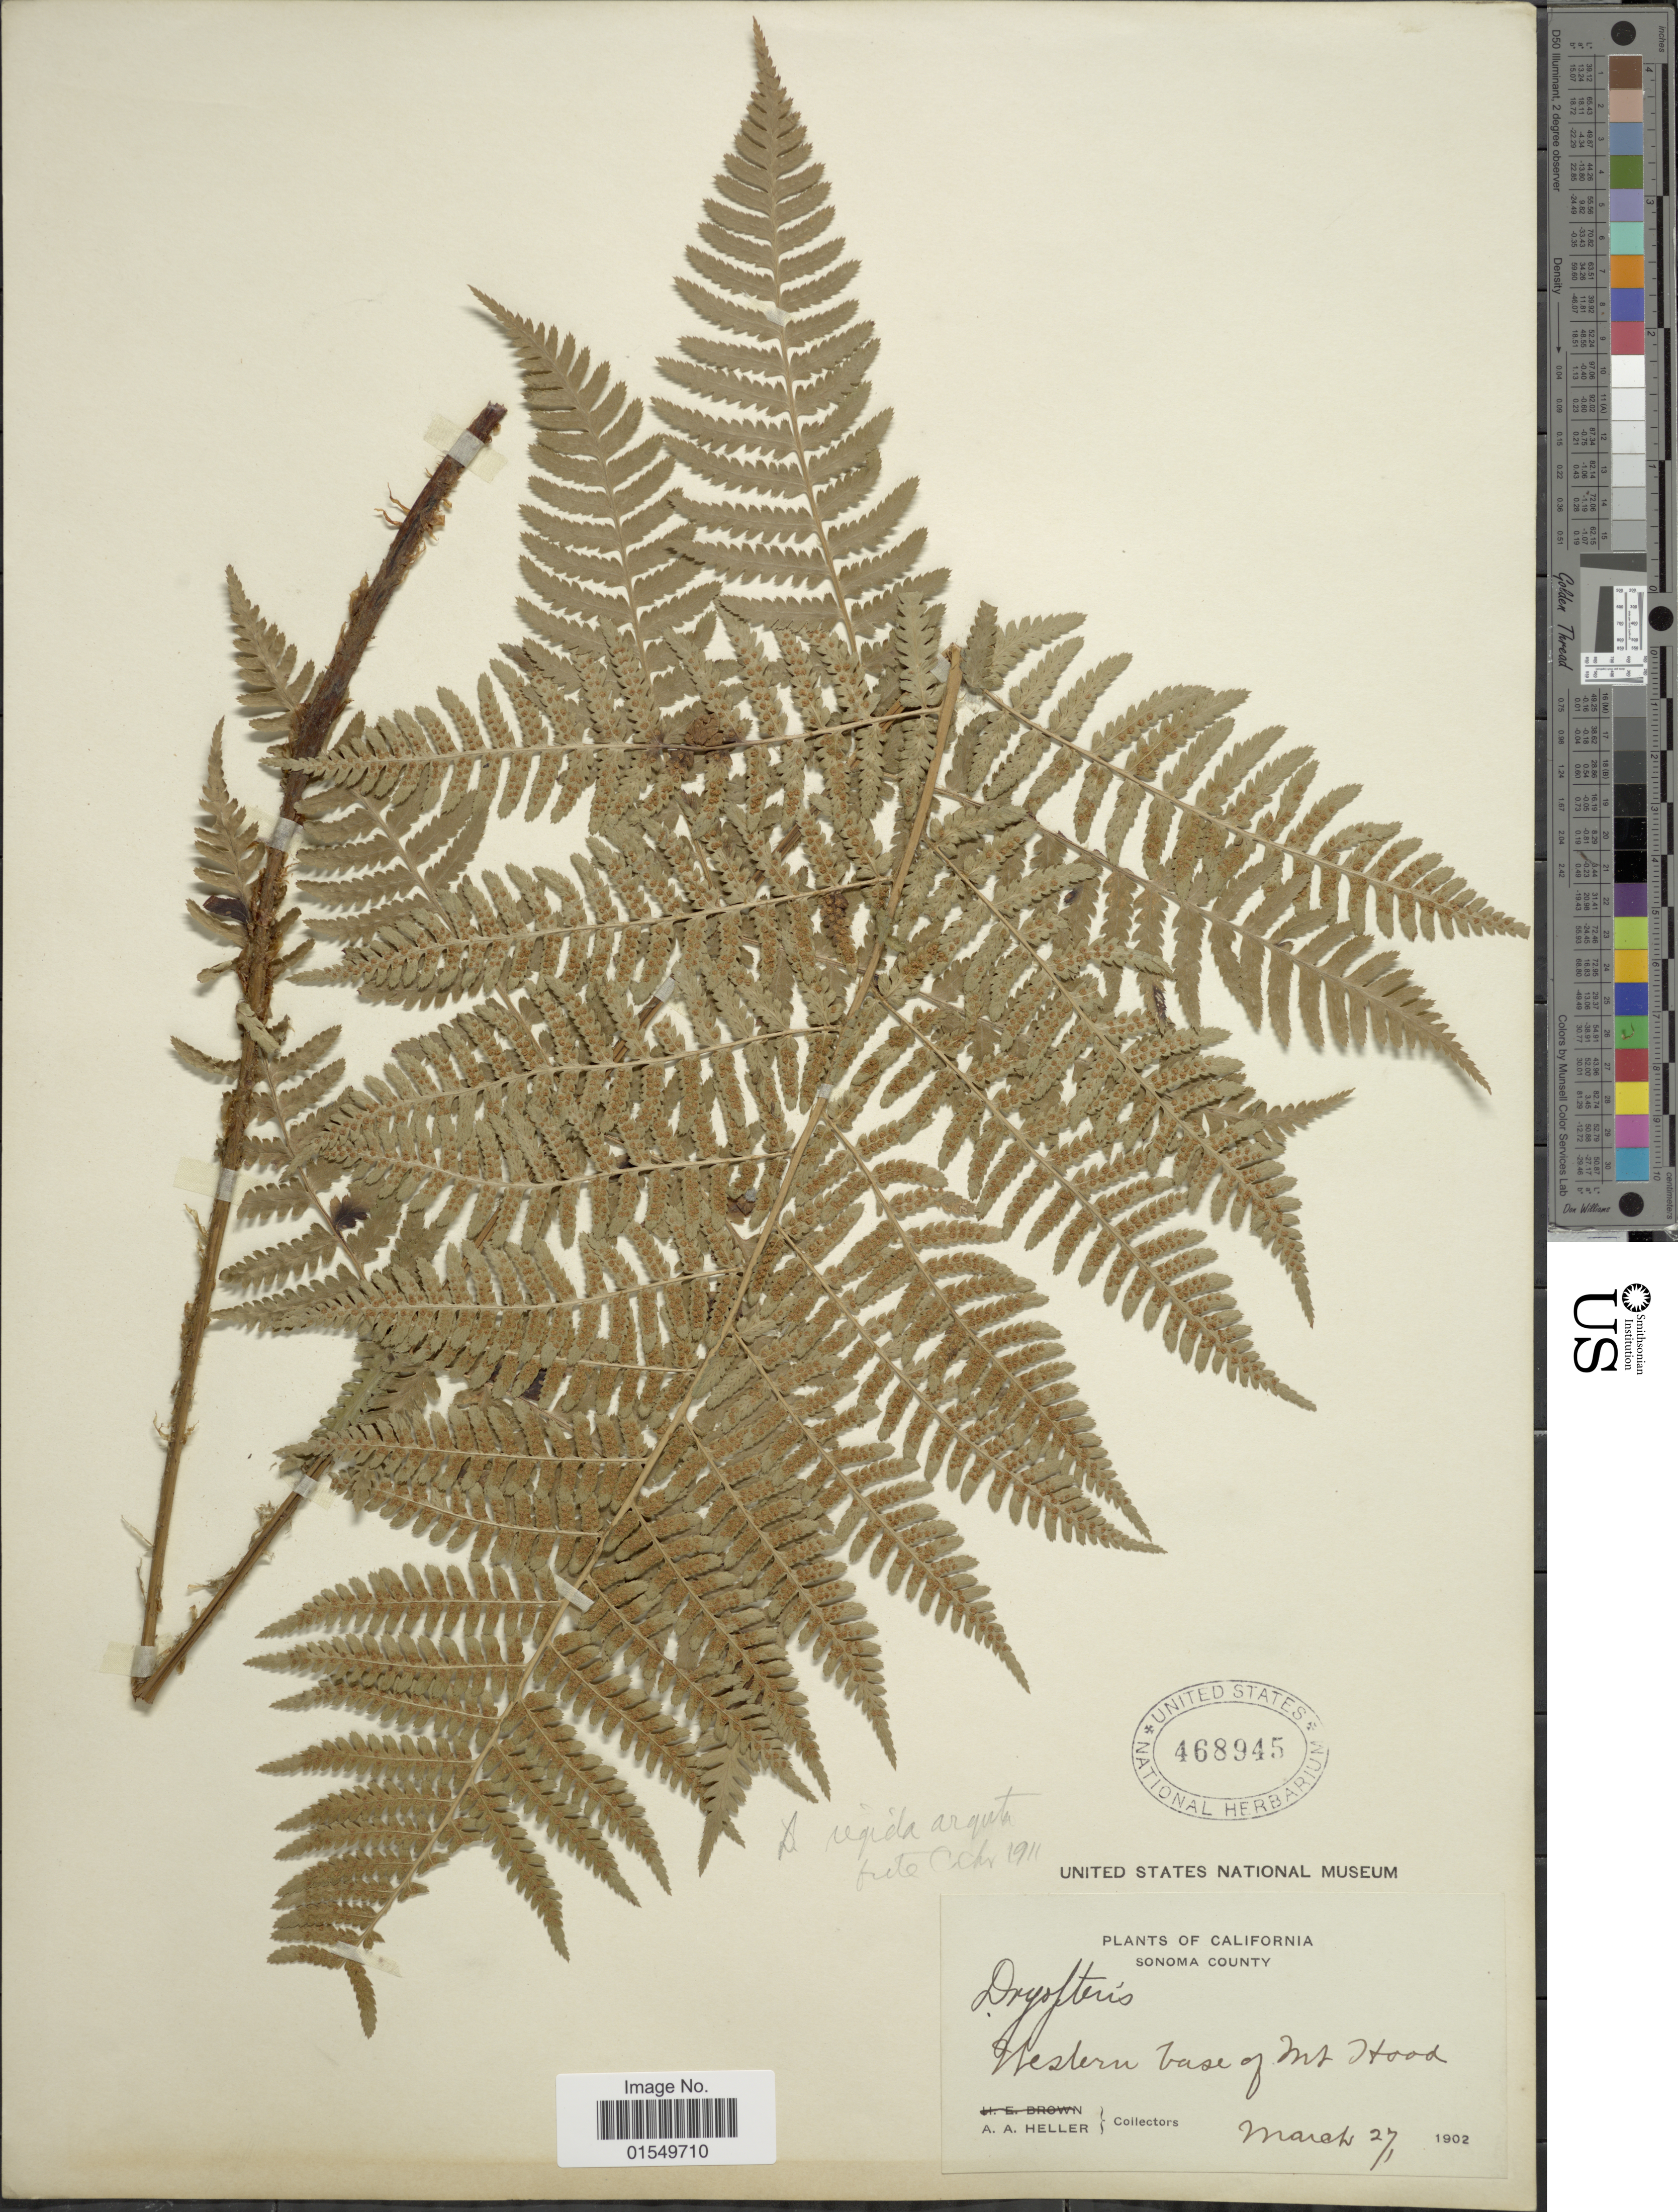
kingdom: Plantae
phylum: Tracheophyta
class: Polypodiopsida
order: Polypodiales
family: Dryopteridaceae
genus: Dryopteris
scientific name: Dryopteris arguta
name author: (Kaulf.) Maxon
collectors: A. A. Heller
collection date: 1902-03-27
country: United States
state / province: California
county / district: Sonoma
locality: Sonoma County, Western base of Mt. Hood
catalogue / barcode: US 468945